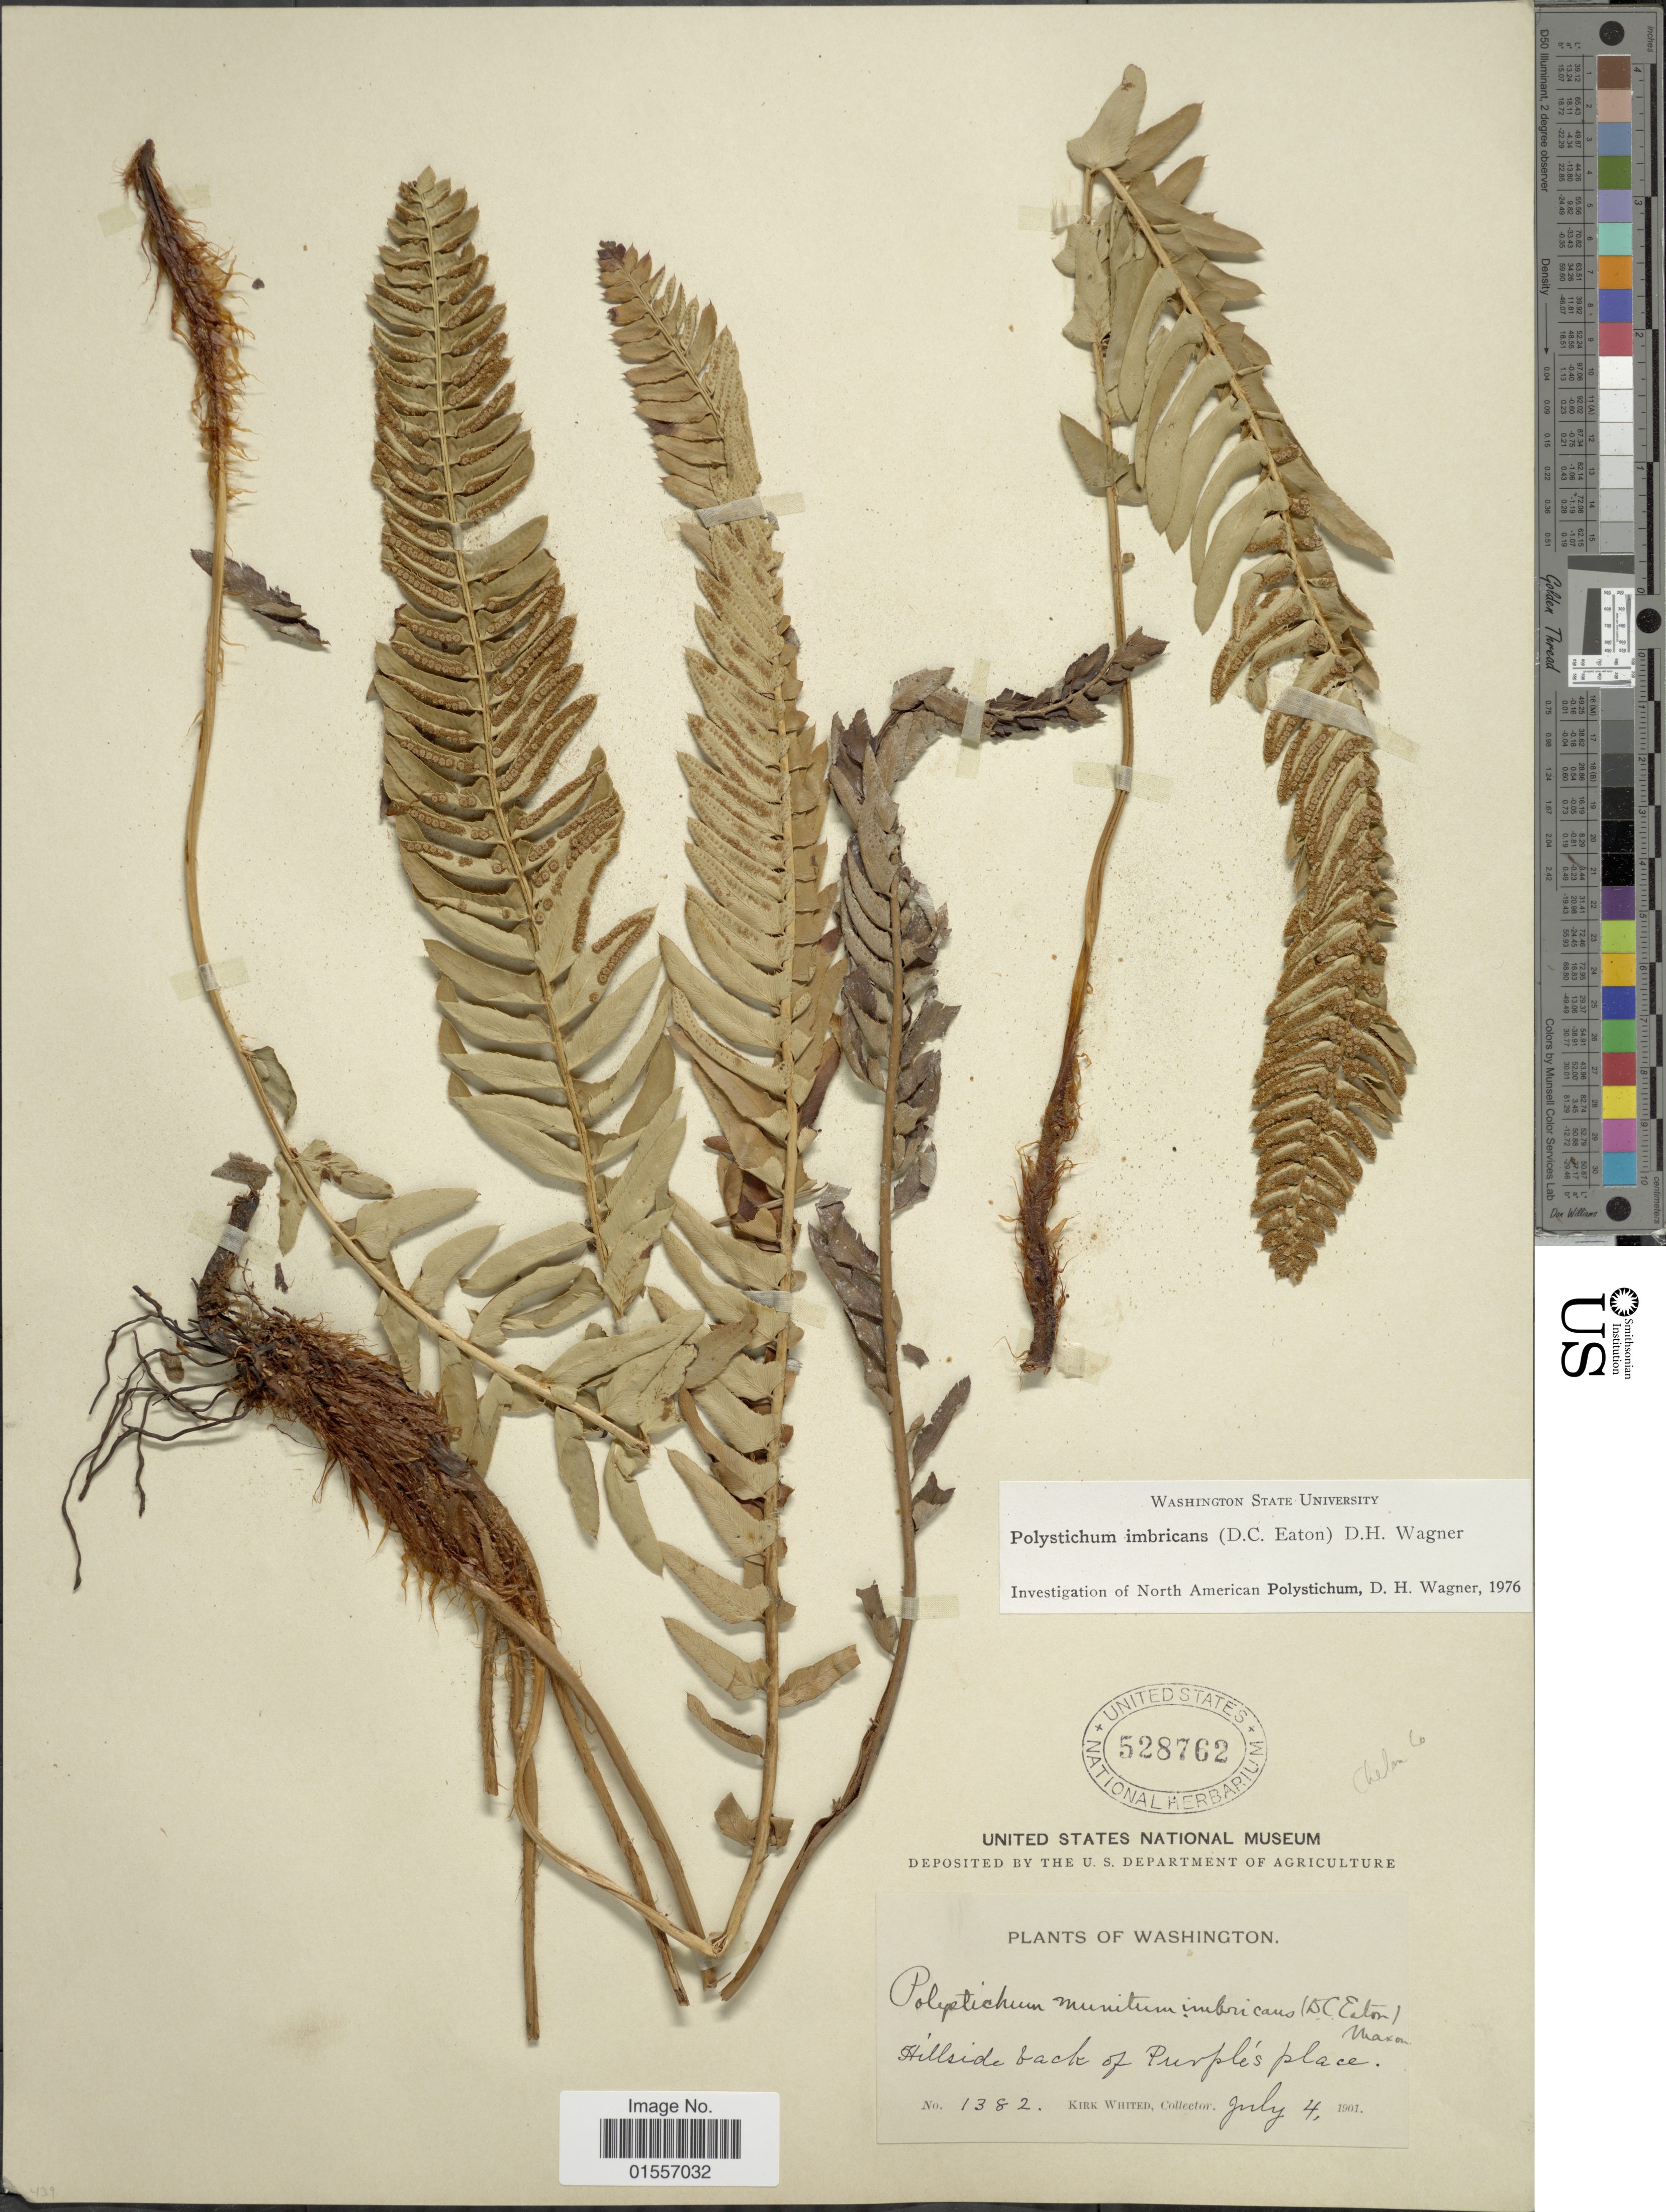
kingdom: Plantae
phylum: Tracheophyta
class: Polypodiopsida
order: Polypodiales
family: Dryopteridaceae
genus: Polystichum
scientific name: Polystichum imbricans subsp. imbricans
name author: (D.C. Eaton) D.H. Wagner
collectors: K. Whited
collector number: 1382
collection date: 1901-07-04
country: United States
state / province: Washington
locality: Hillside back of Purple's place.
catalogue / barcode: US 528762